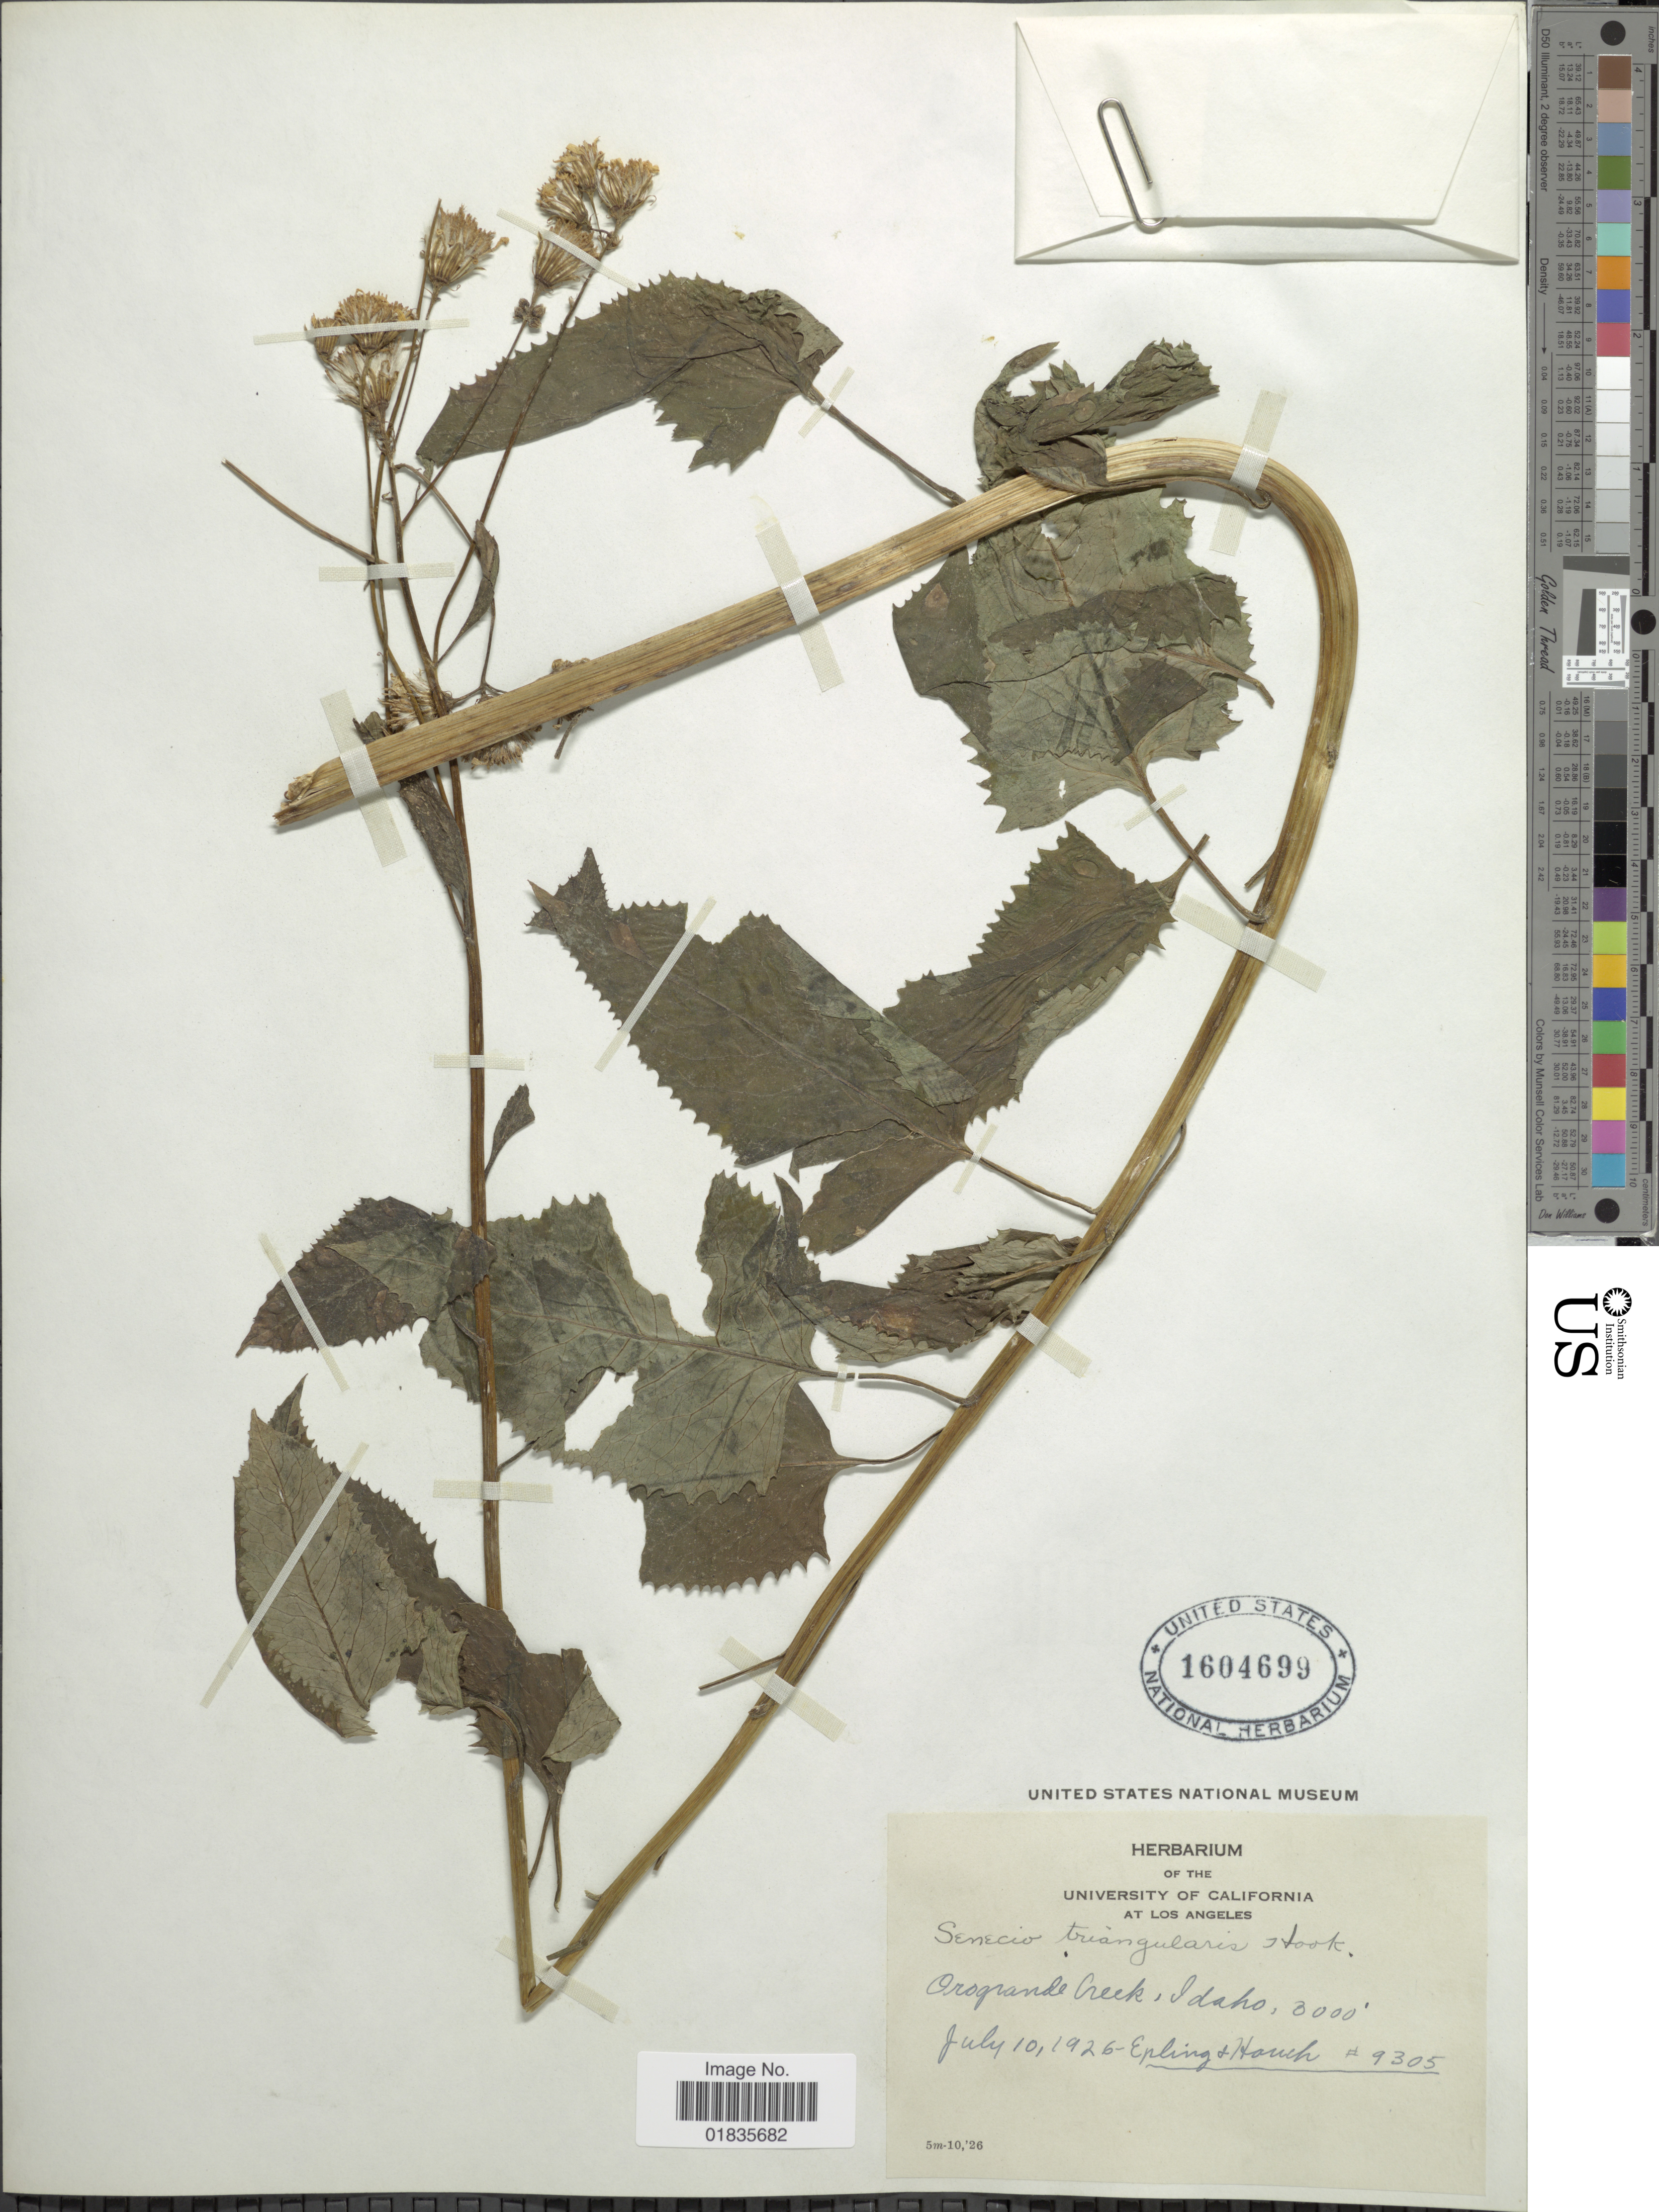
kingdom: Plantae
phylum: Tracheophyta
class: Magnoliopsida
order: Asterales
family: Asteraceae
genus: Senecio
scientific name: Senecio tricephalus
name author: Klatt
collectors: C. C. Epling & -. Hauch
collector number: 9305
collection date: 1926-07-10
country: United States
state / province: Idaho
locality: Orogrande Creek.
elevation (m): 914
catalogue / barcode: US 1604699